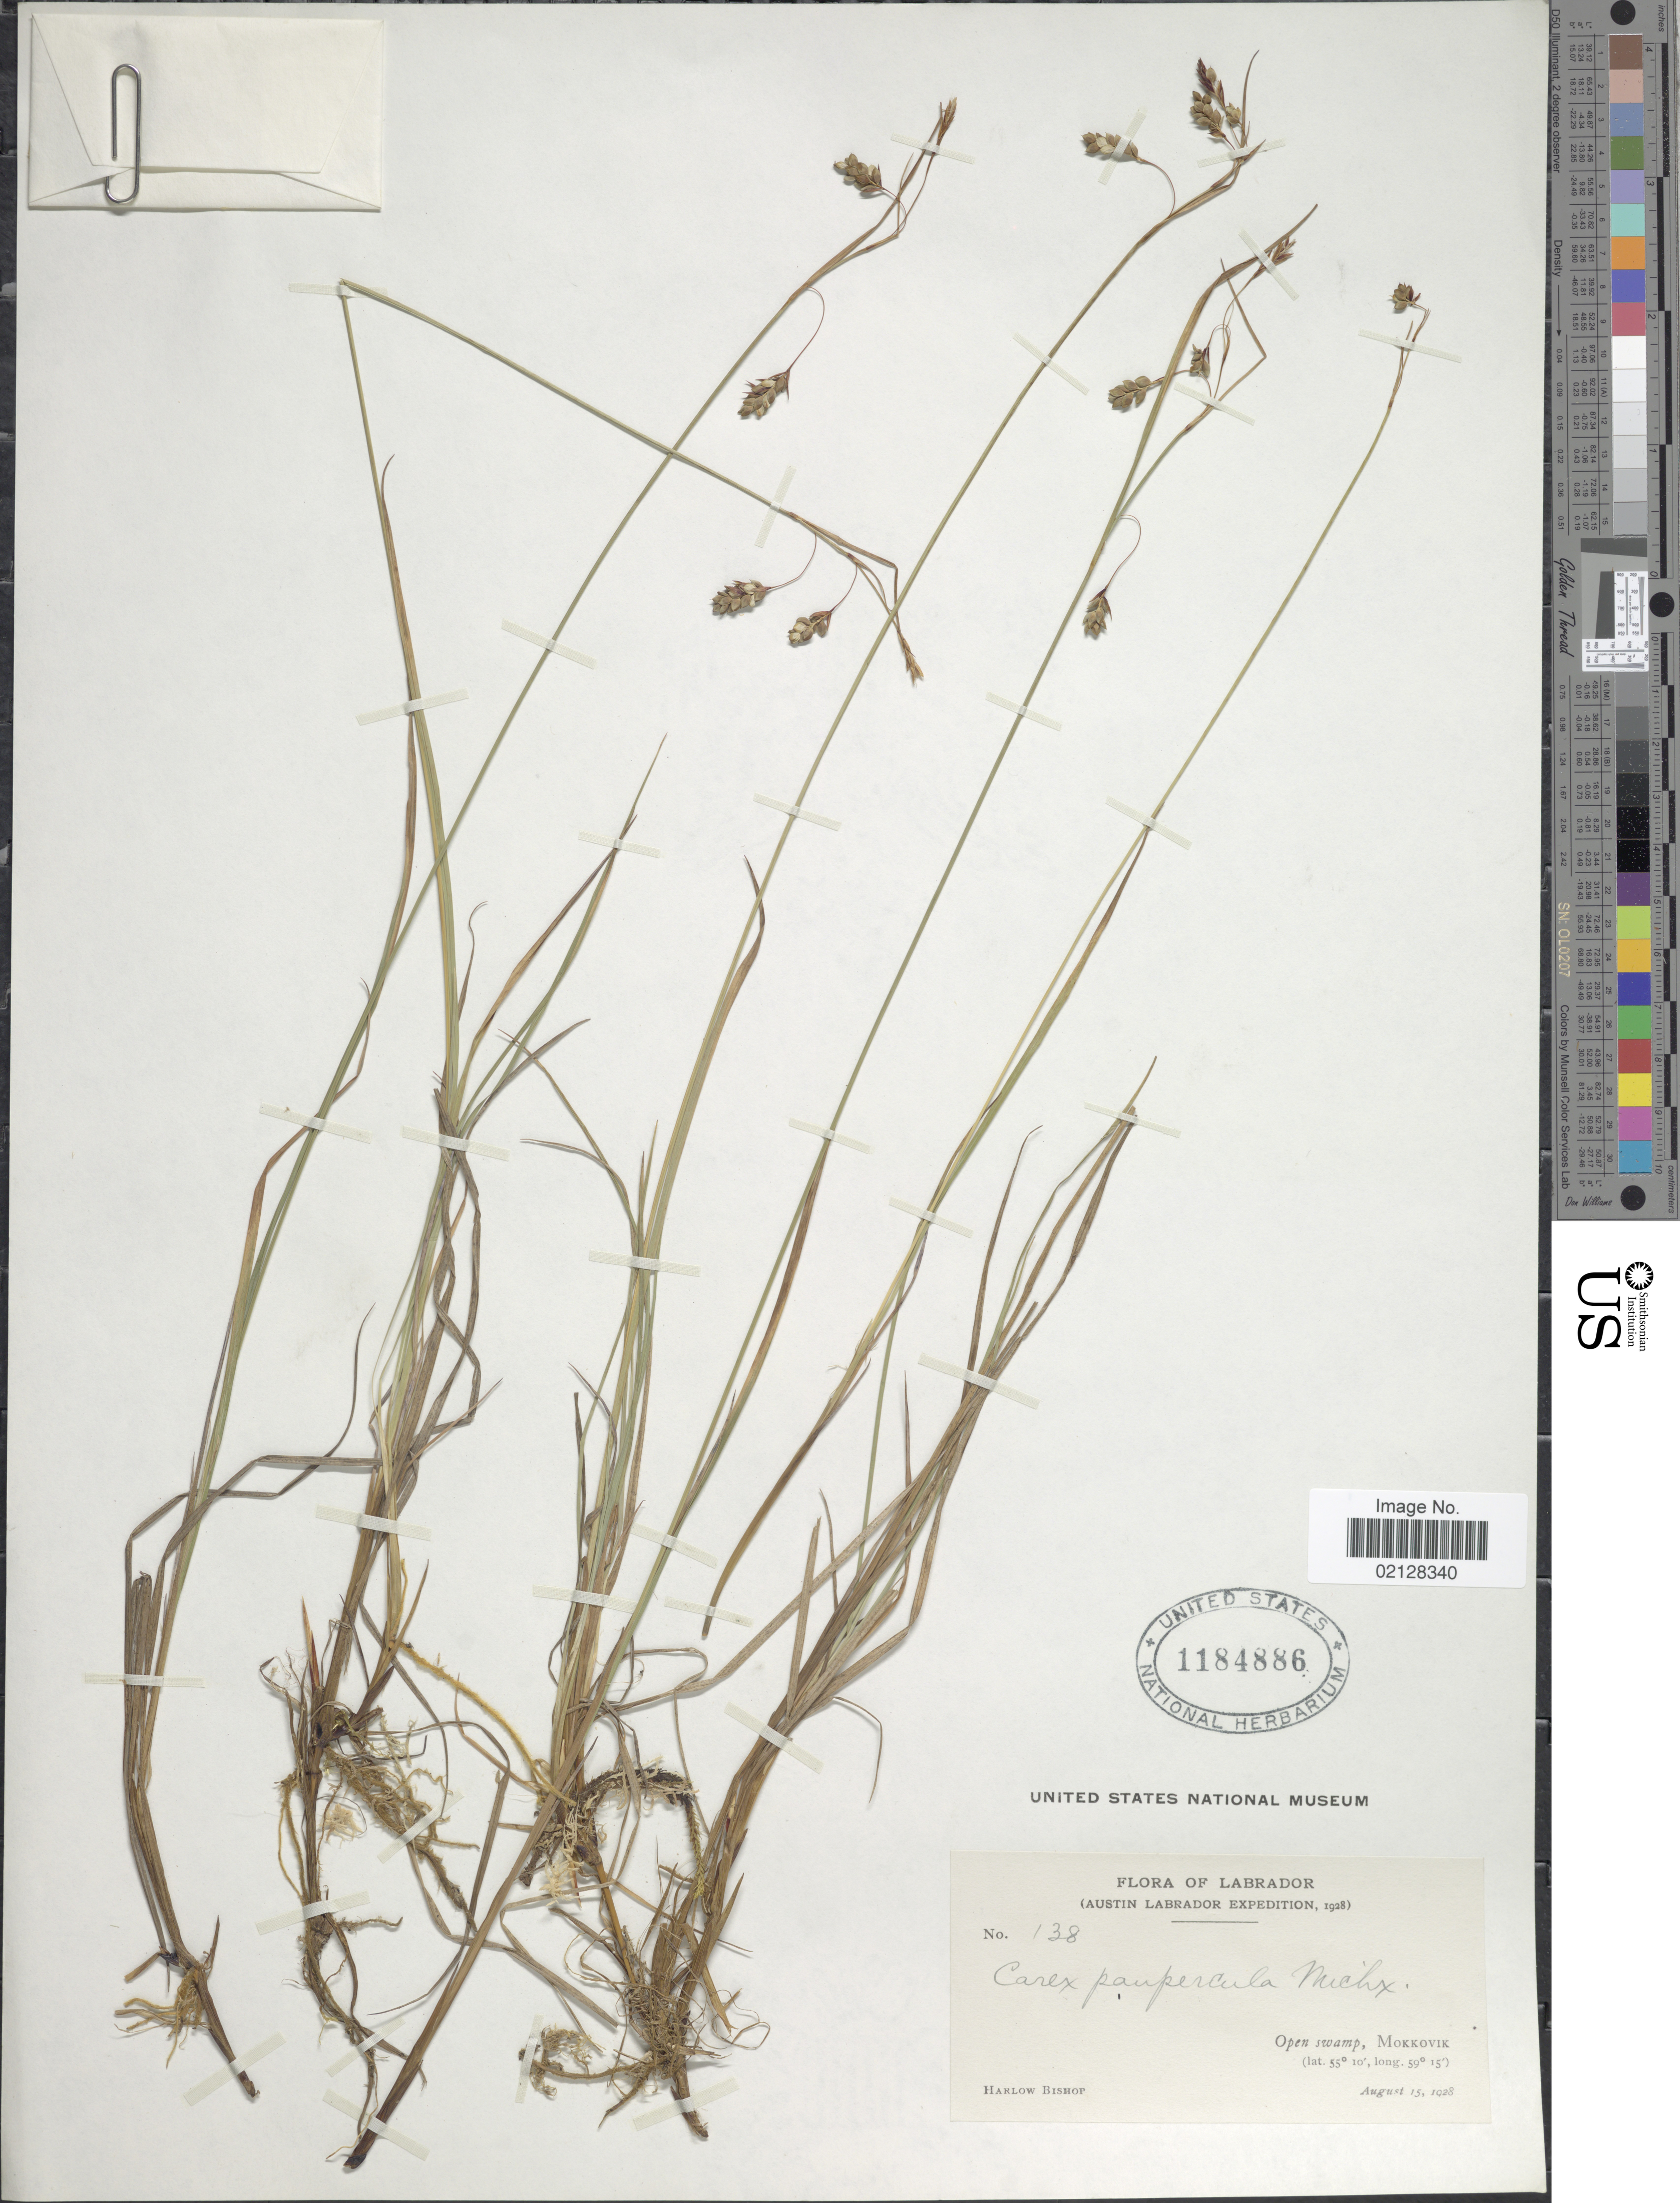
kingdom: Plantae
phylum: Tracheophyta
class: Liliopsida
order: Poales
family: Cyperaceae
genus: Carex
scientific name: Carex magellanica subsp. irrigua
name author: (Wahlenb.) Hiitonen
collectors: H. Bishop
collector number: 138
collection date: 1928-08-15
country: Canada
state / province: Newfoundland and Labrador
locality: Labrador. Open swamp, Mokkovik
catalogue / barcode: US 1184886